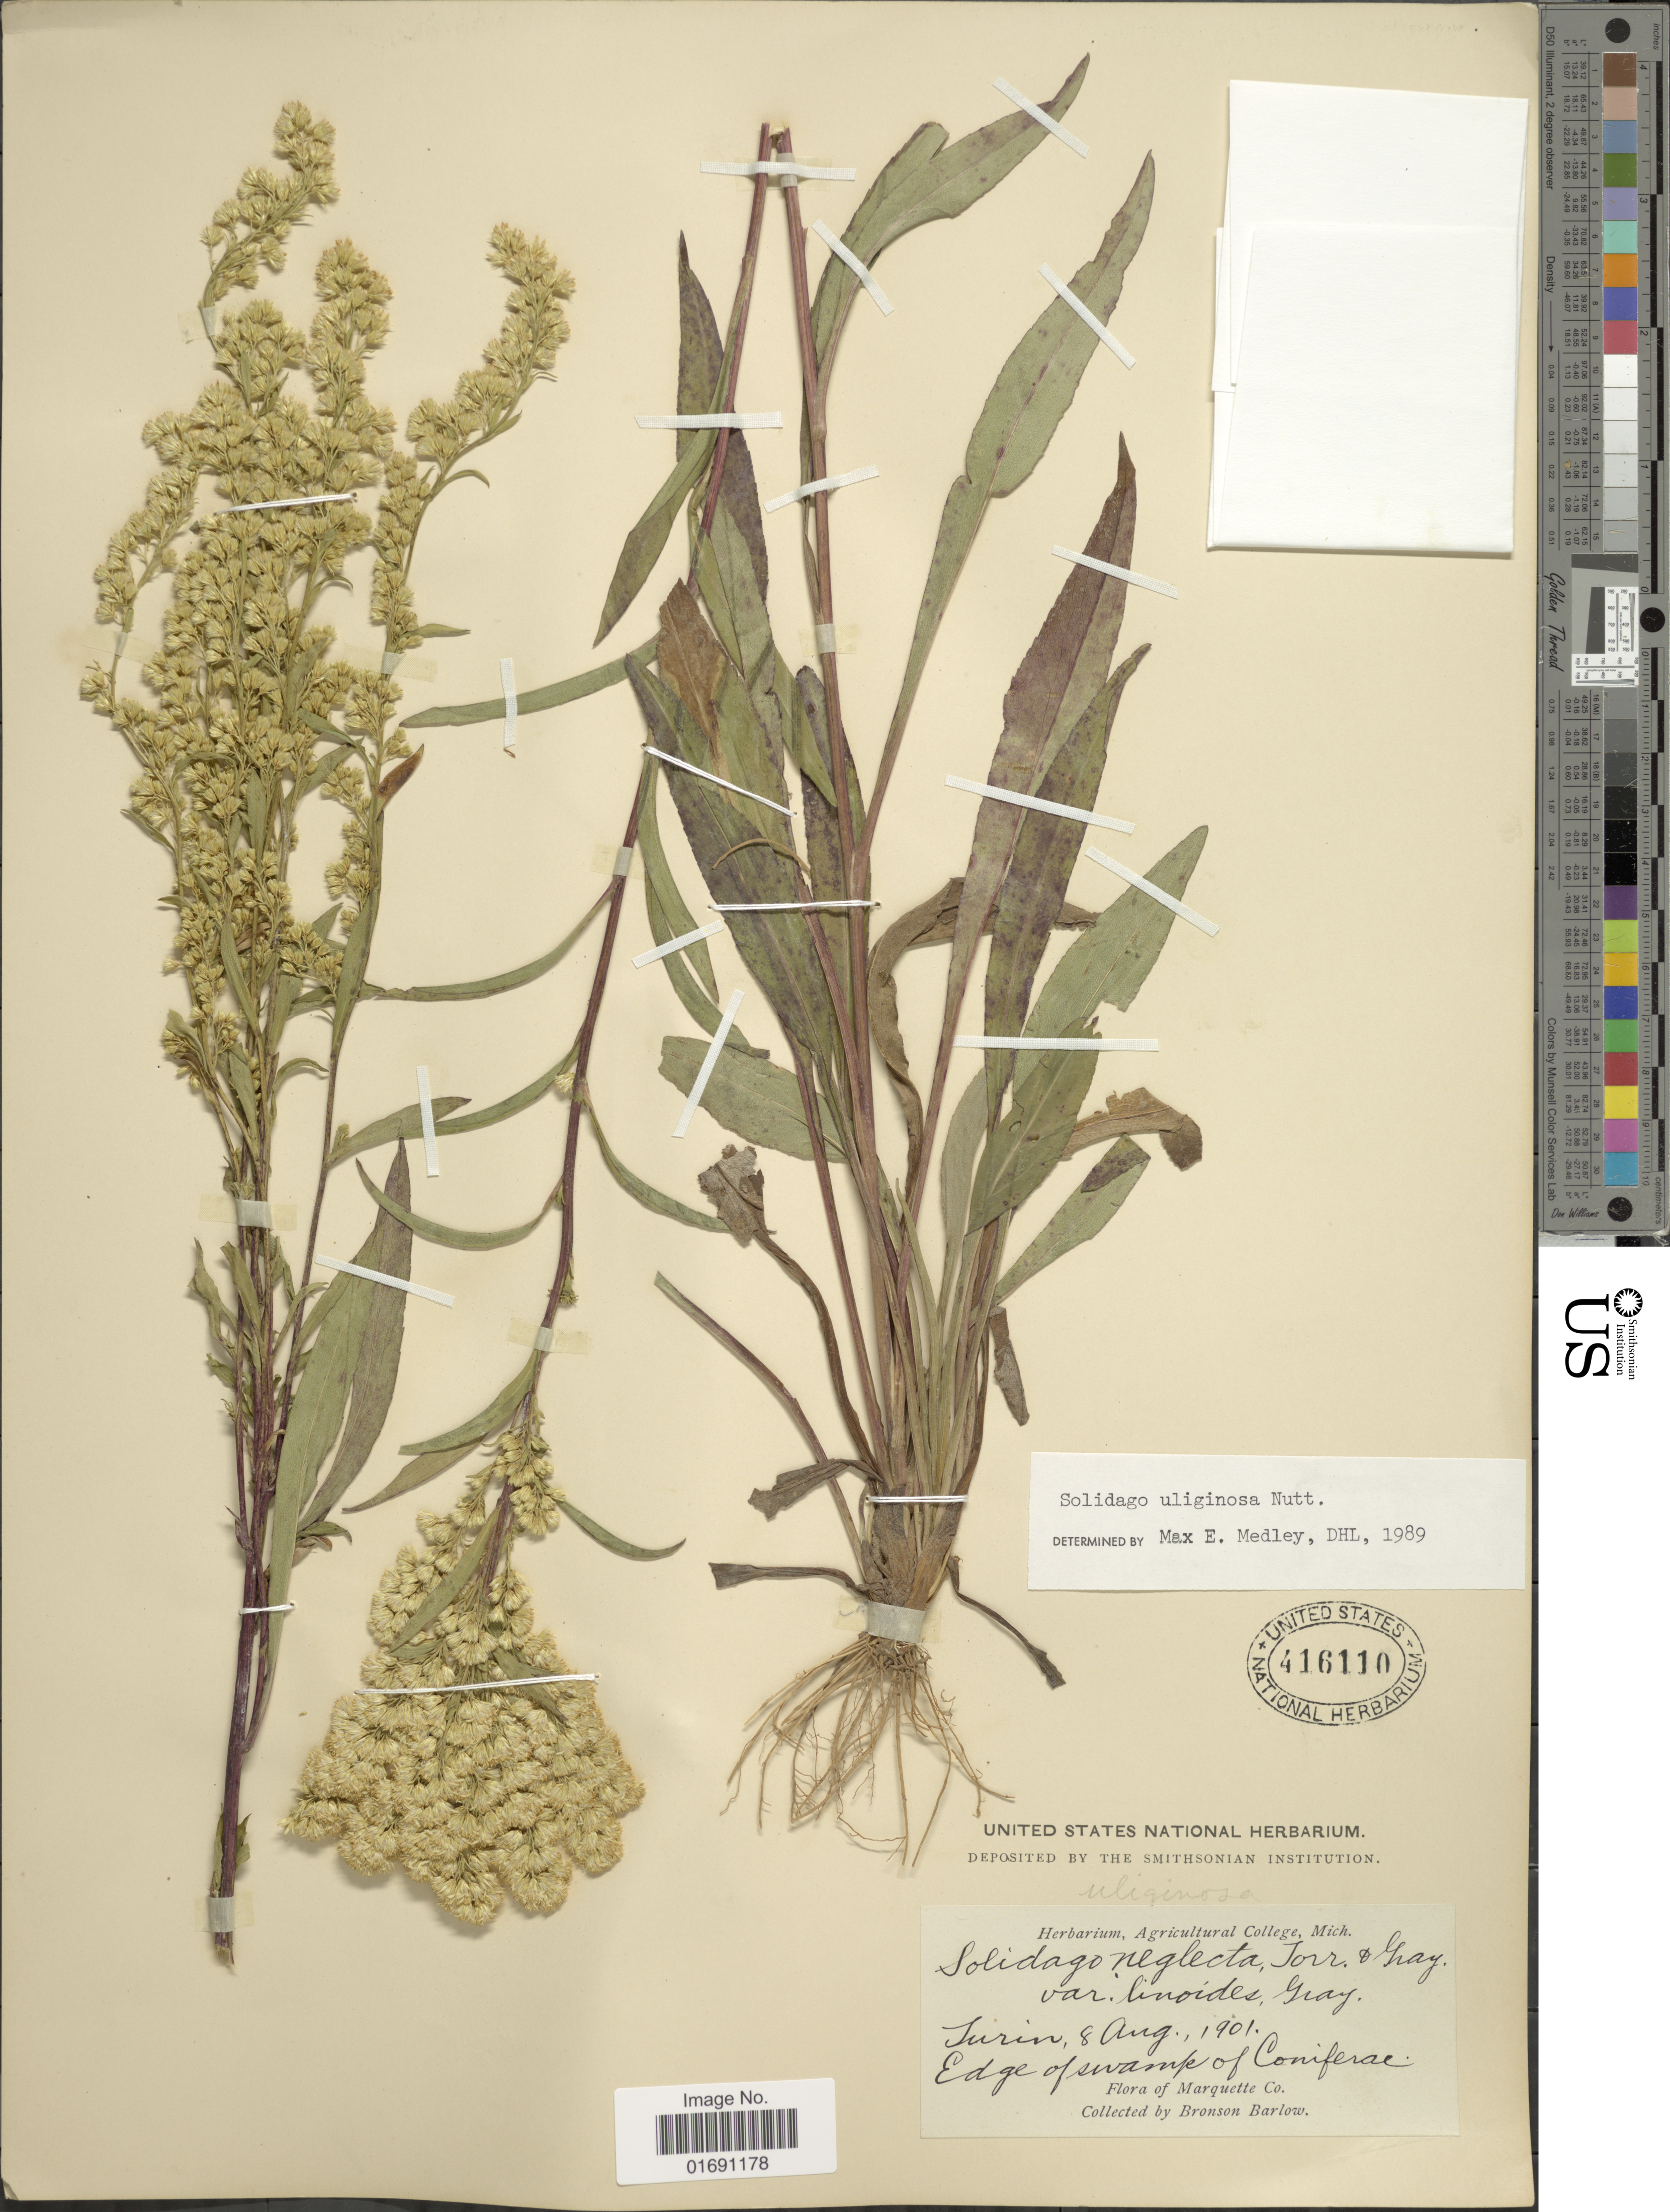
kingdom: Plantae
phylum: Tracheophyta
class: Magnoliopsida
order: Asterales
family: Asteraceae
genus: Solidago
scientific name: Solidago uliginosa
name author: Nutt.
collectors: Barlow, B.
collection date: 1901-08-08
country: United States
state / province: Michigan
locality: Turin, Edge of swamp of Coniferae, Marquette Co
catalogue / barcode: US 416110